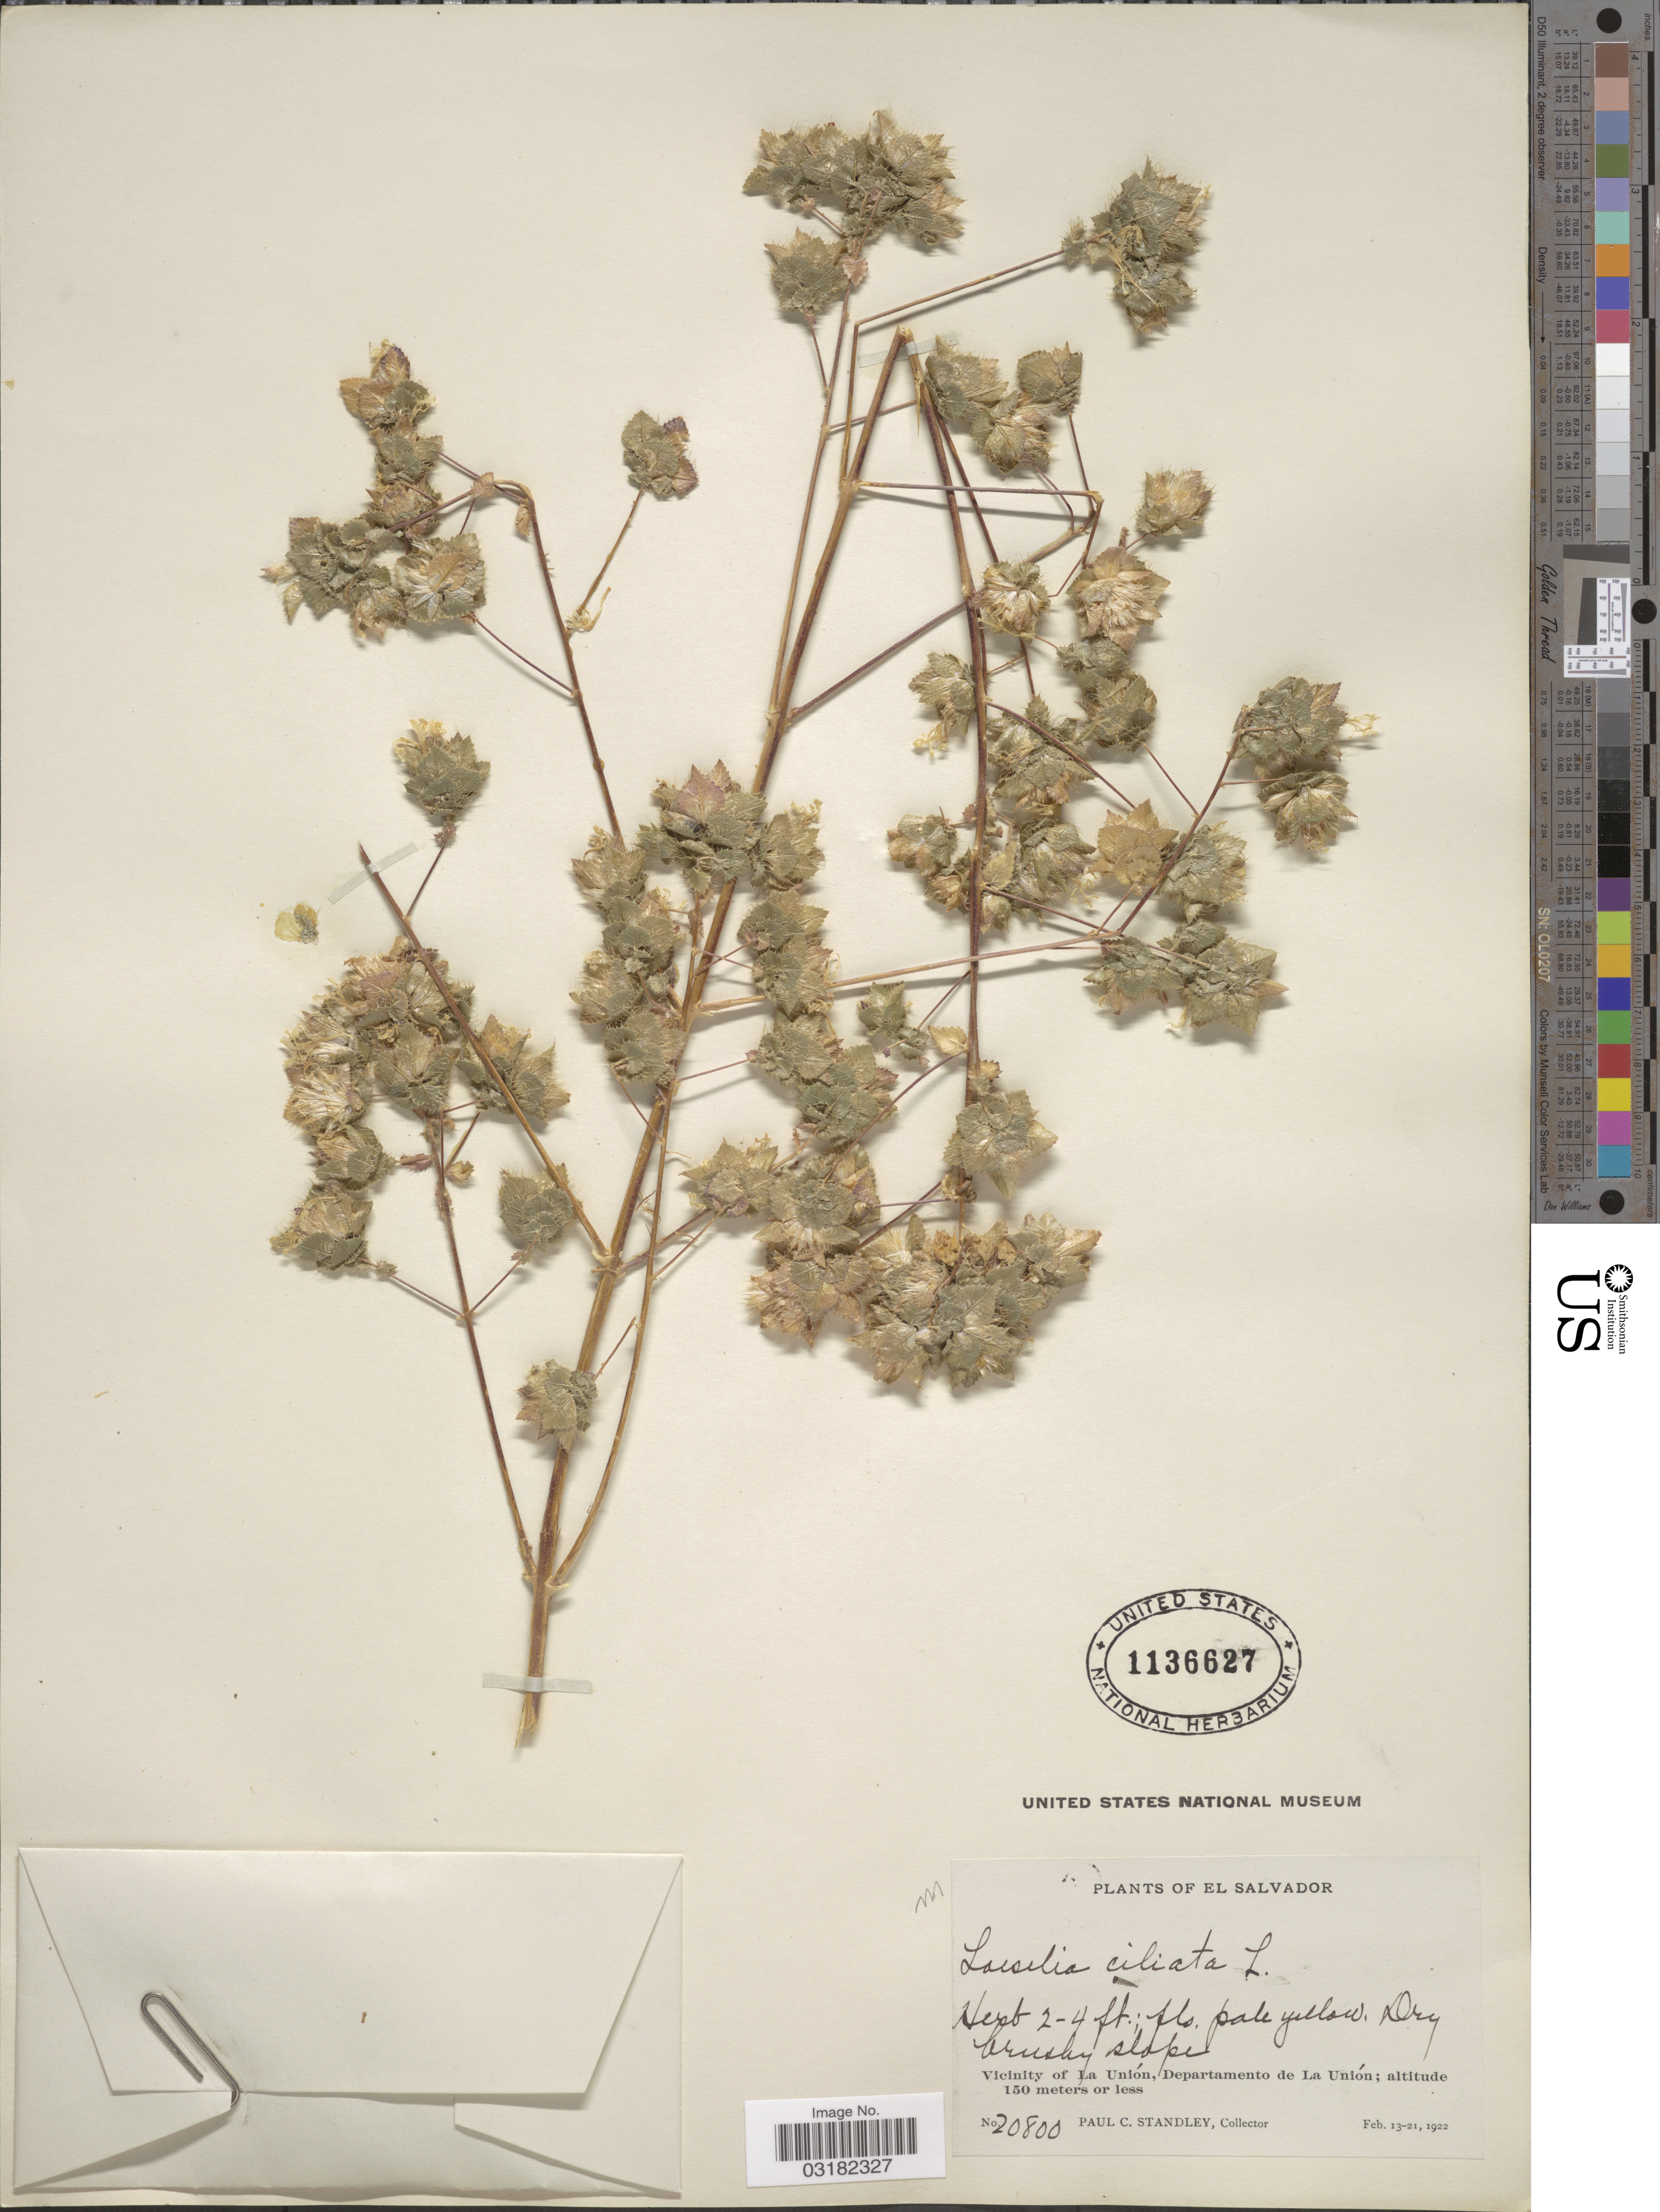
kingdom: Plantae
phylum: Tracheophyta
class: Magnoliopsida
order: Ericales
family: Polemoniaceae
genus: Loeselia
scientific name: Loeselia ciliata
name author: L.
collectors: P. C. Standley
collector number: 20800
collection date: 1922-02-13/1922-02-21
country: El Salvador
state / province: La Union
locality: Vicinity of La Unión, Departamento de La Unión.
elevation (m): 150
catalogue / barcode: US 1136627